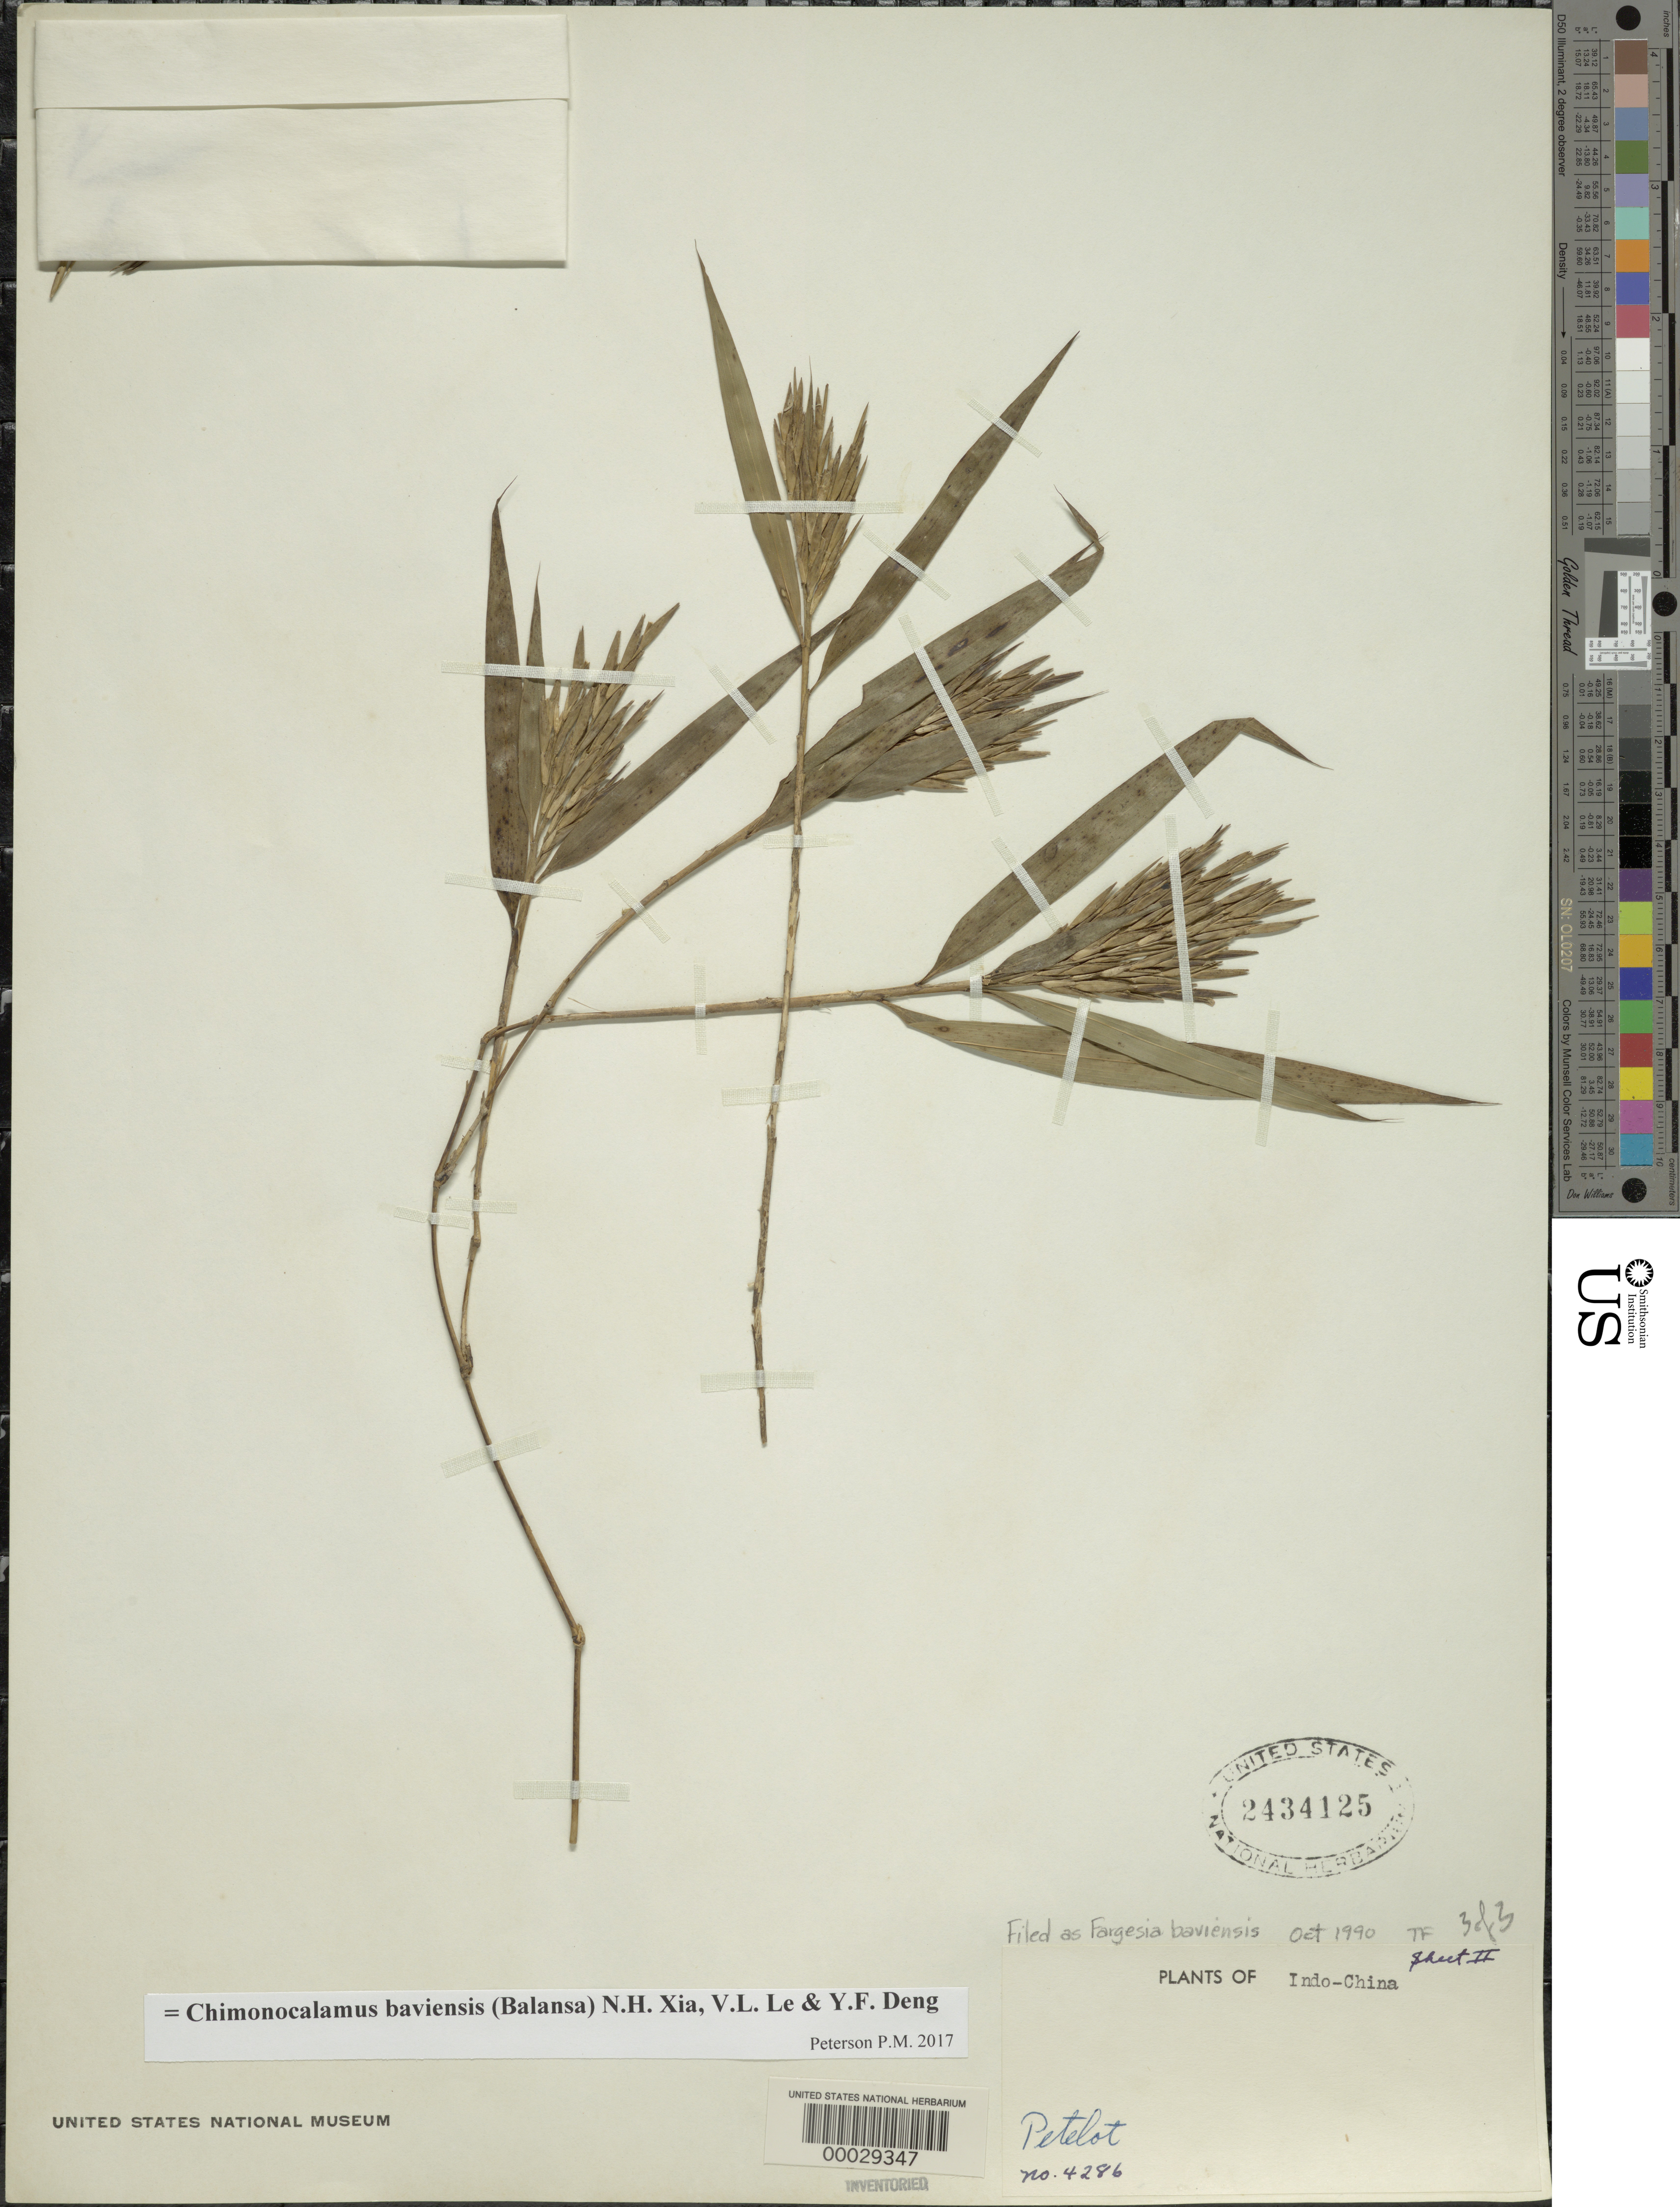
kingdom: Plantae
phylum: Tracheophyta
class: Liliopsida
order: Poales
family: Poaceae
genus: Chimonocalamus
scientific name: Chimonocalamus baviensis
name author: (Balansa) N.H. Xia et al.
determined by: Poaceae Reorganization Project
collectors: P. A. Pételot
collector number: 4286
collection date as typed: Jul 1930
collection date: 1930-07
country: Vietnam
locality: Tonkin, environs of chapa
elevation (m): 1500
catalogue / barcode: US 2434125